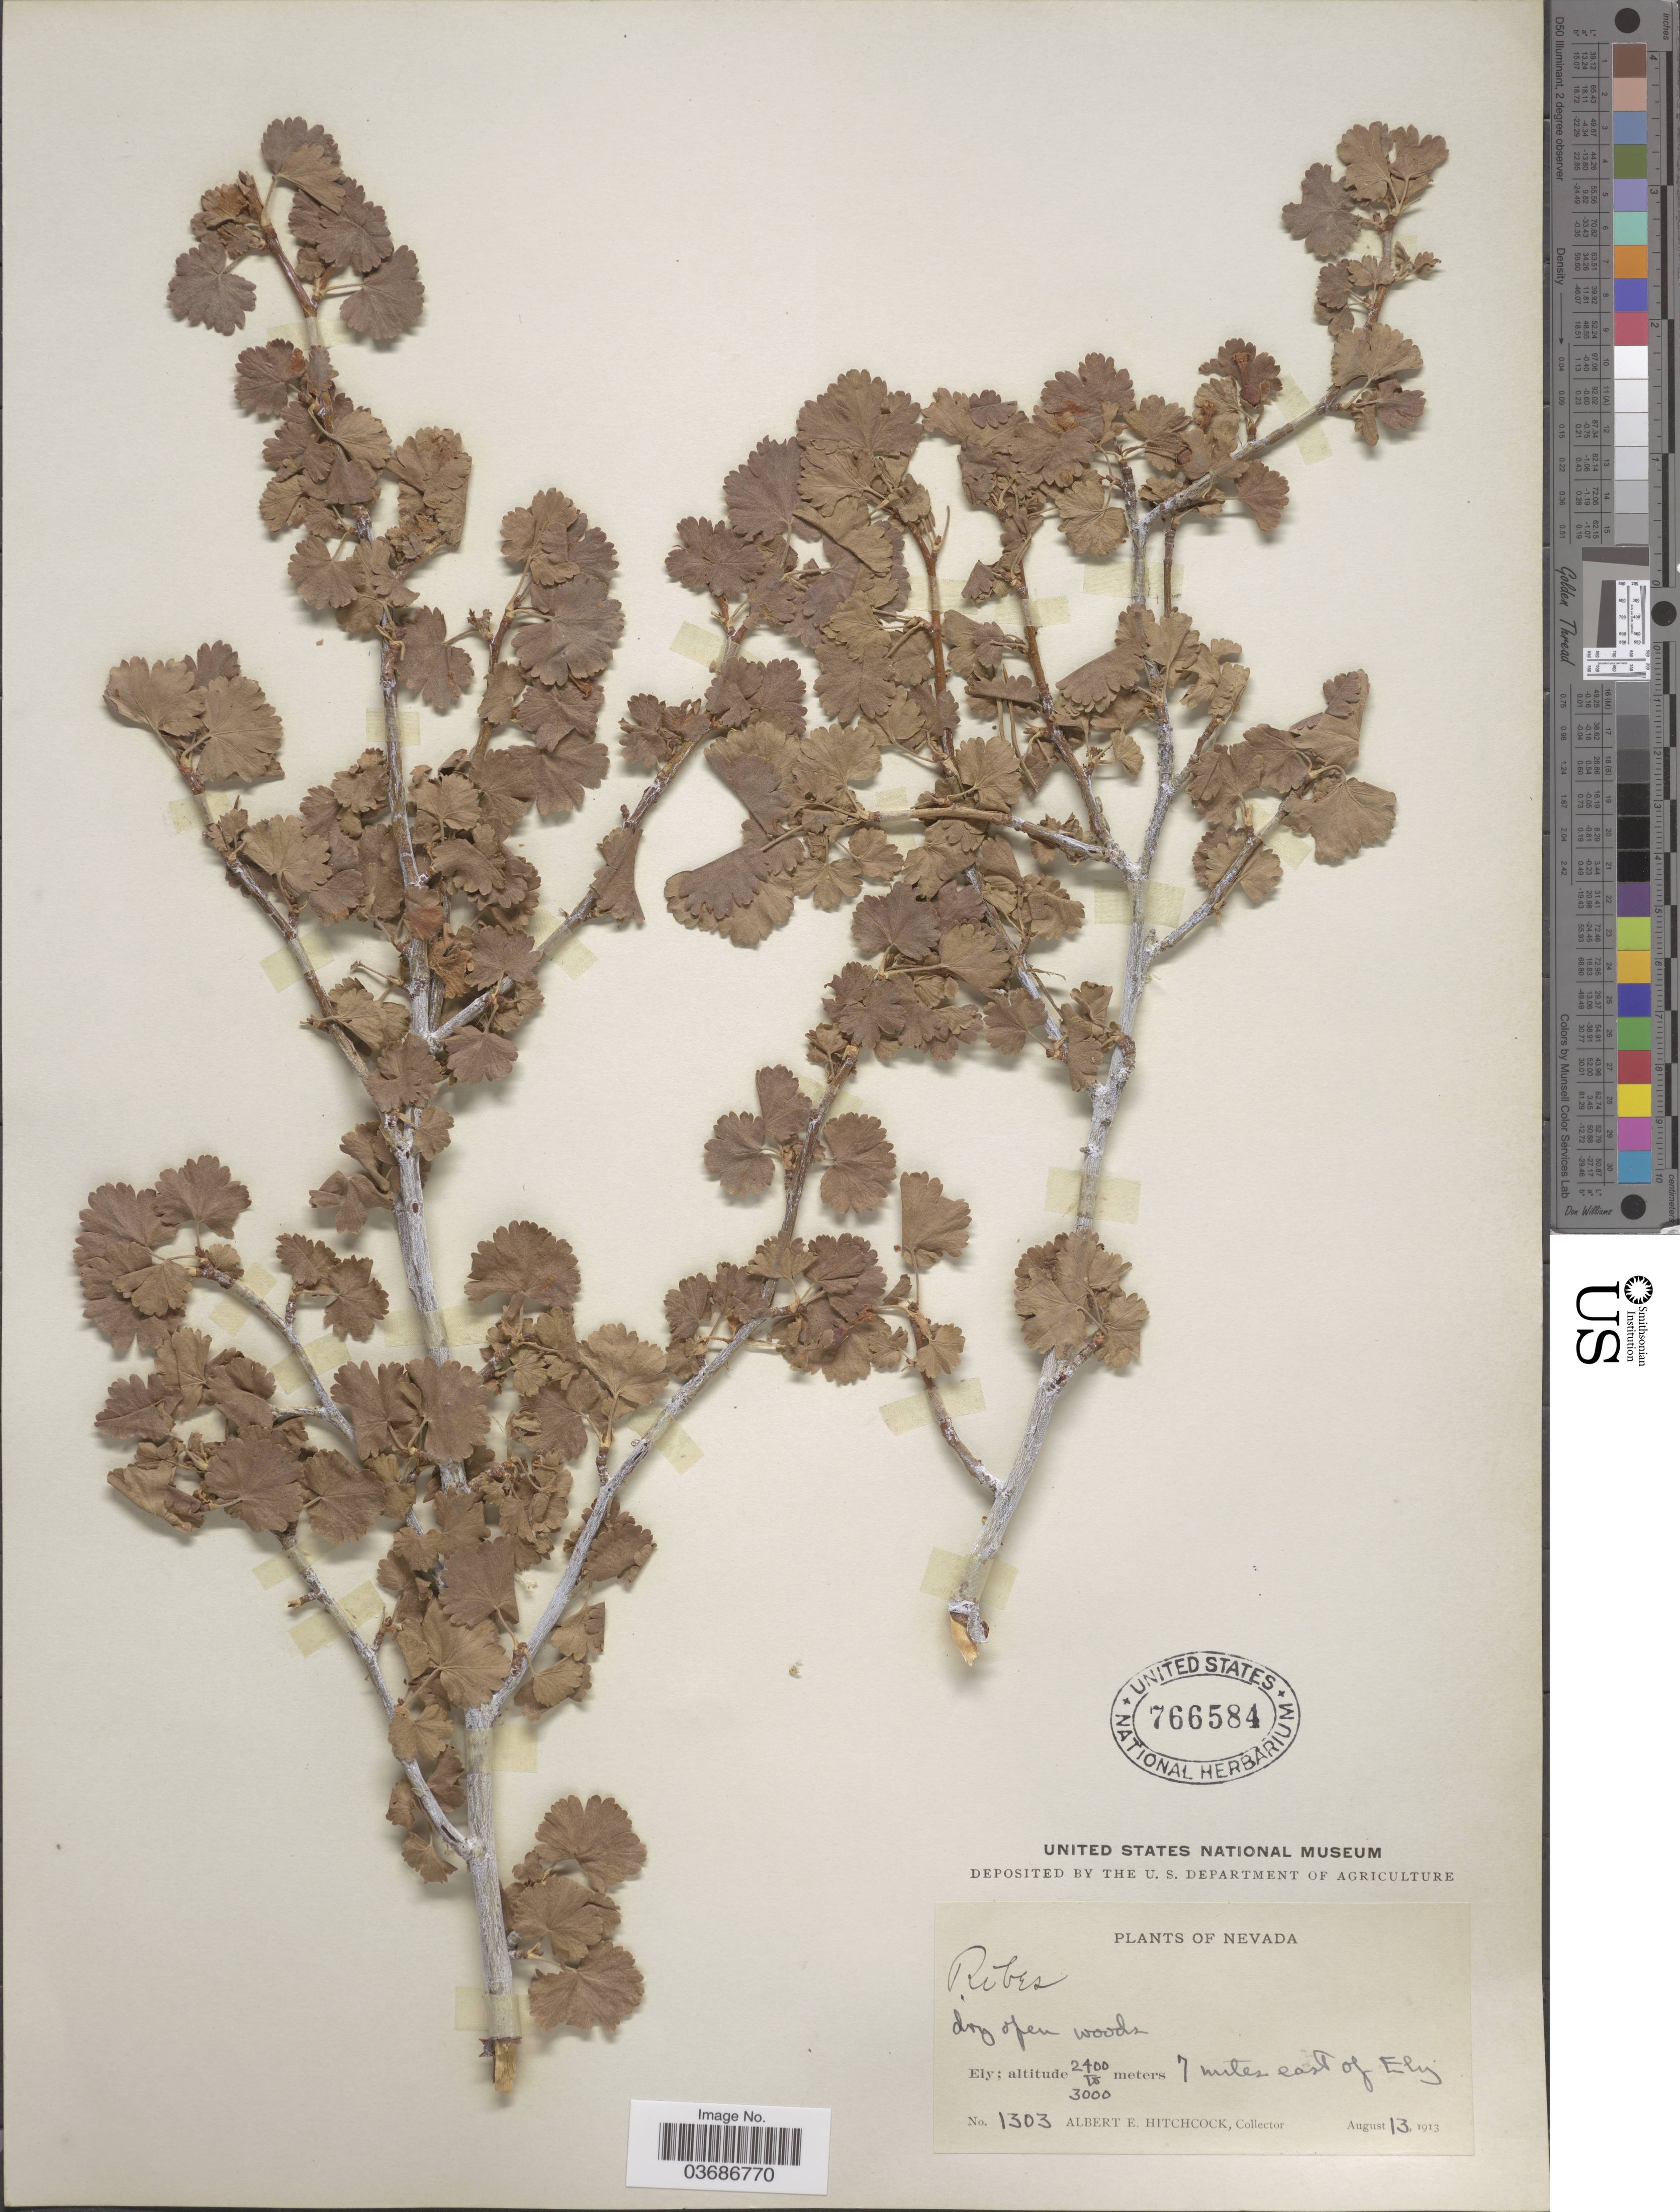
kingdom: Plantae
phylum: Tracheophyta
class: Magnoliopsida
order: Saxifragales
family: Grossulariaceae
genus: Ribes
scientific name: Ribes cereum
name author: Douglas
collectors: A. Hitchcock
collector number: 1303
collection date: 1913-08-13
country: United States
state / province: Nevada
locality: Ely; 7 miles east of Ely.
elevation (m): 2400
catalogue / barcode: US 766584